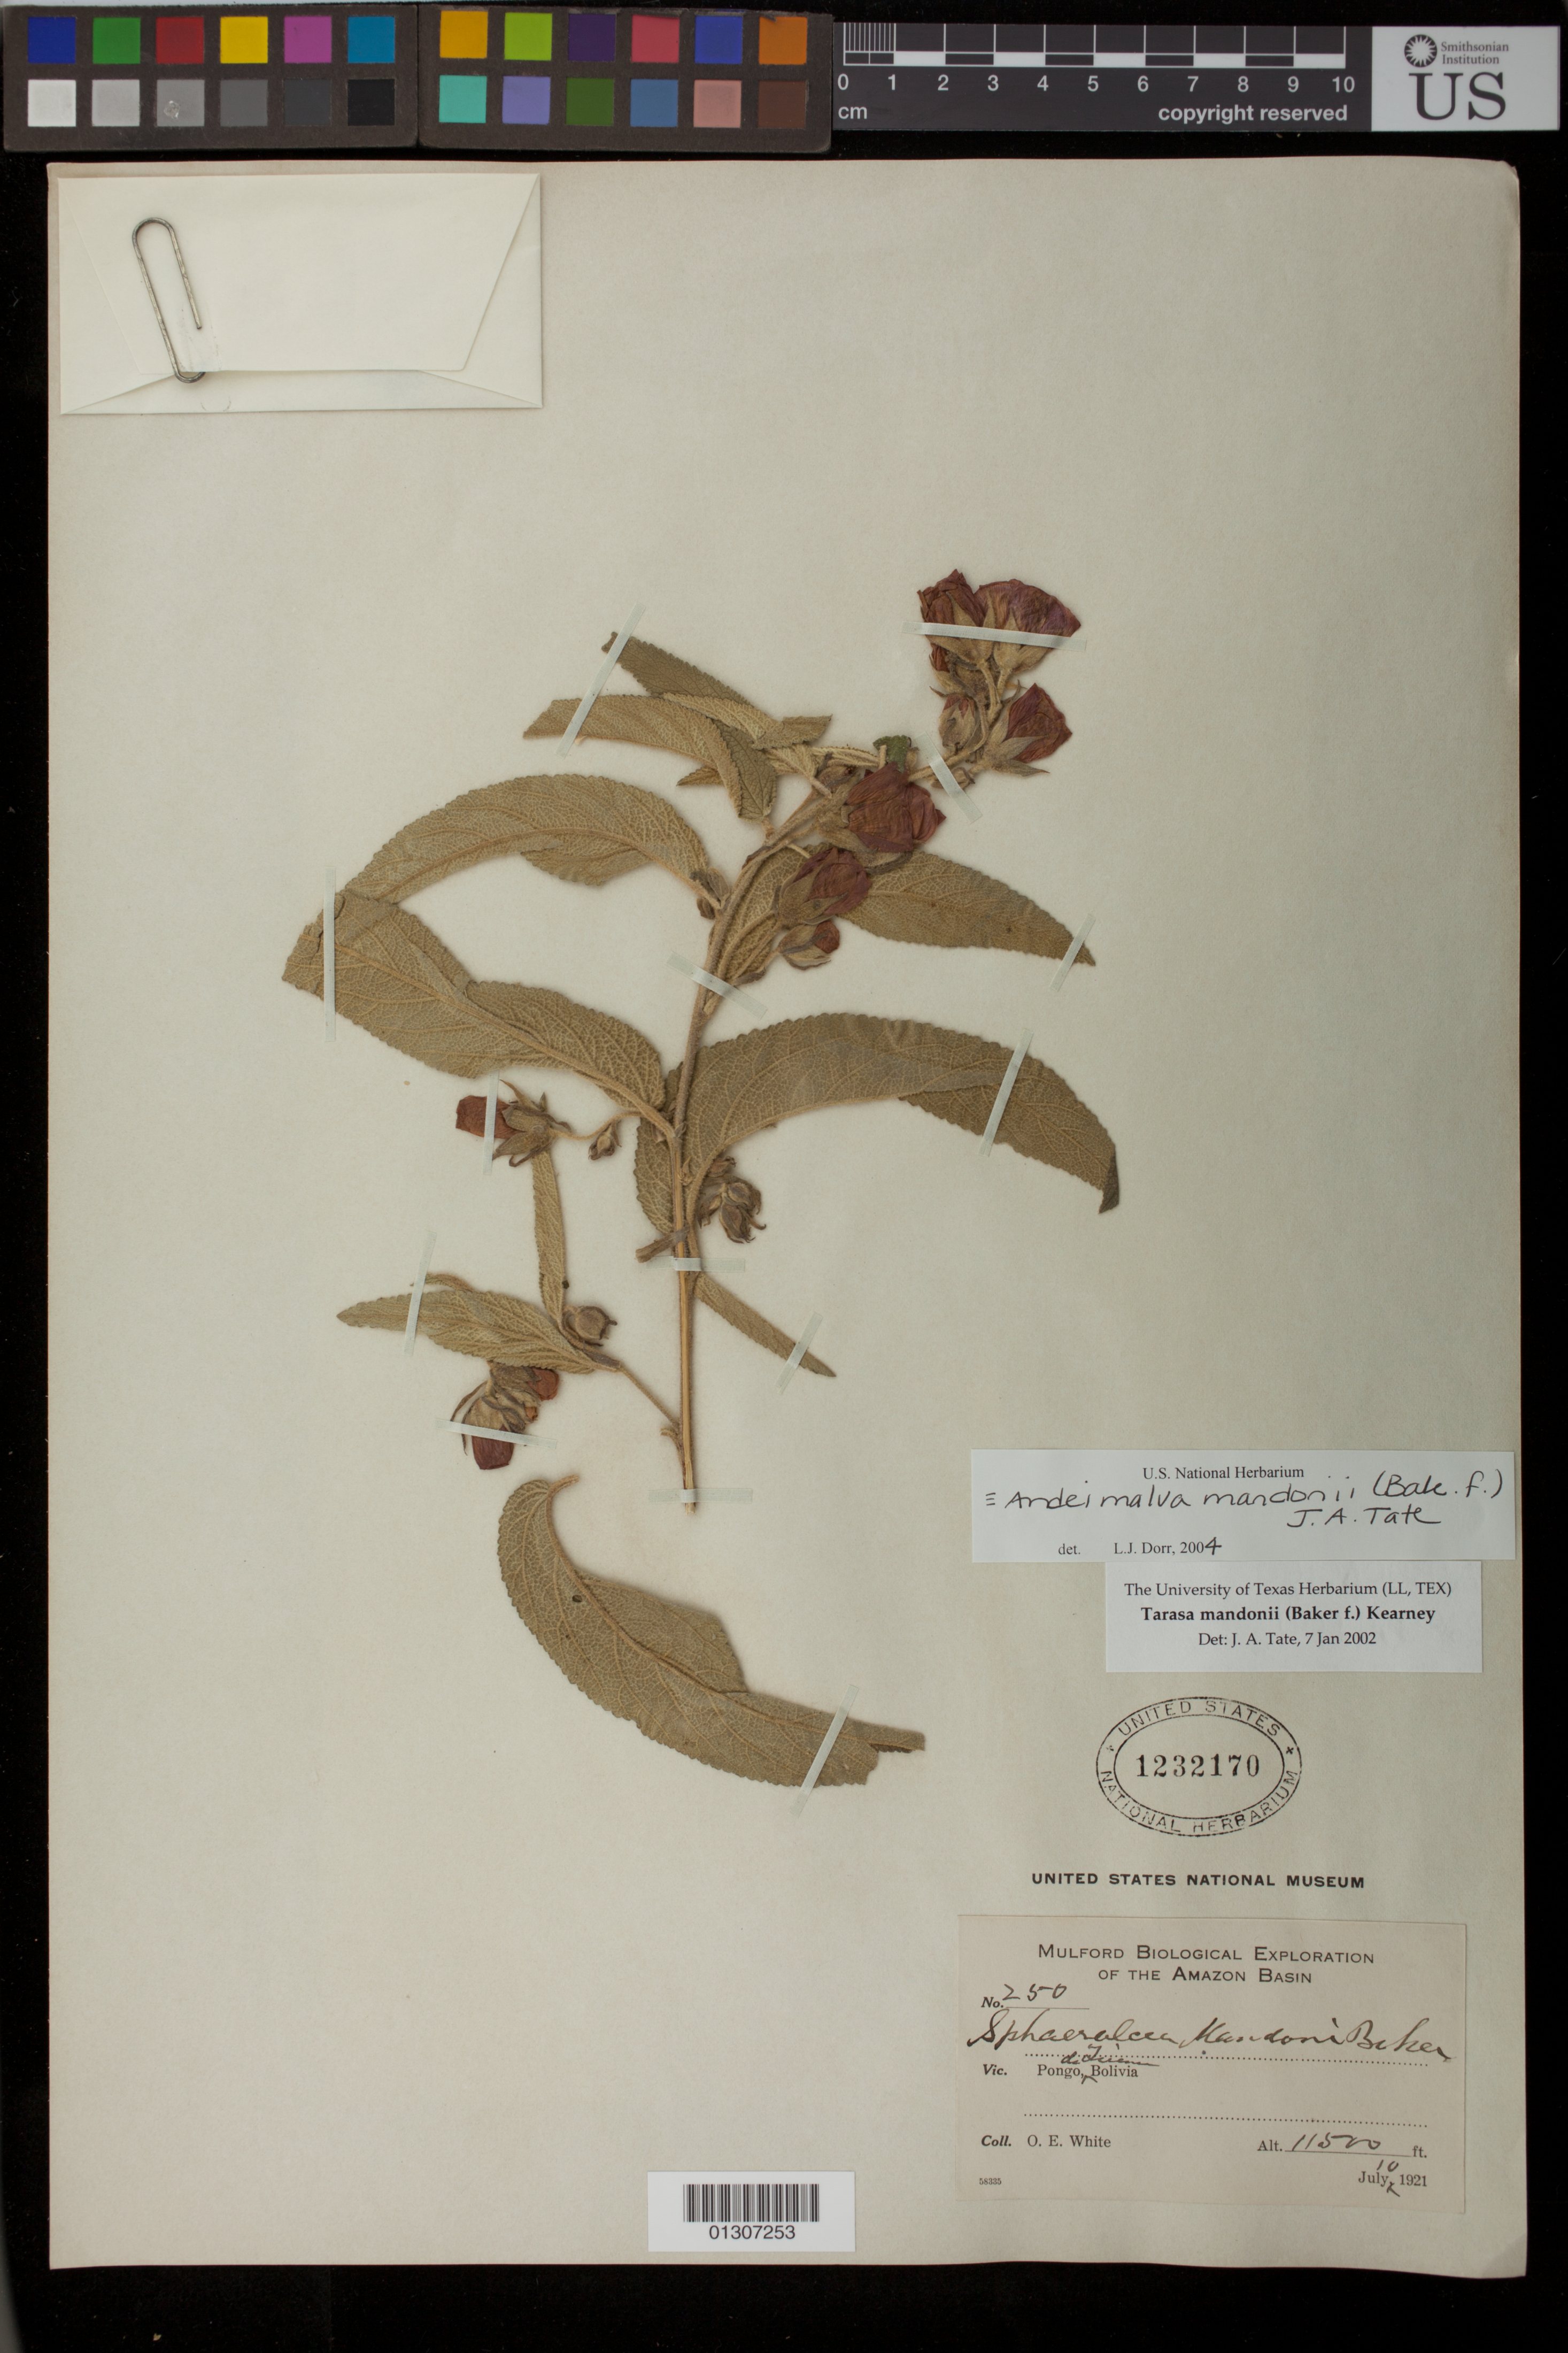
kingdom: Plantae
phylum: Tracheophyta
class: Magnoliopsida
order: Malvales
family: Malvaceae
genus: Andeimalva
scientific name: Andeimalva mandonii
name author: (Baker f.) J. A. Tate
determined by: Dorr, L. J., (BOT), Smithsonian Institution - National Museum of Natural History (UNITED STATES)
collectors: O. E. White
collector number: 250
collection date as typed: July 10, 1921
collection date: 1921-07-10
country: Bolivia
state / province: La Paz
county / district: Inquisivi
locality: Pongo de Quime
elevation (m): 3505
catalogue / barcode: US 1232170